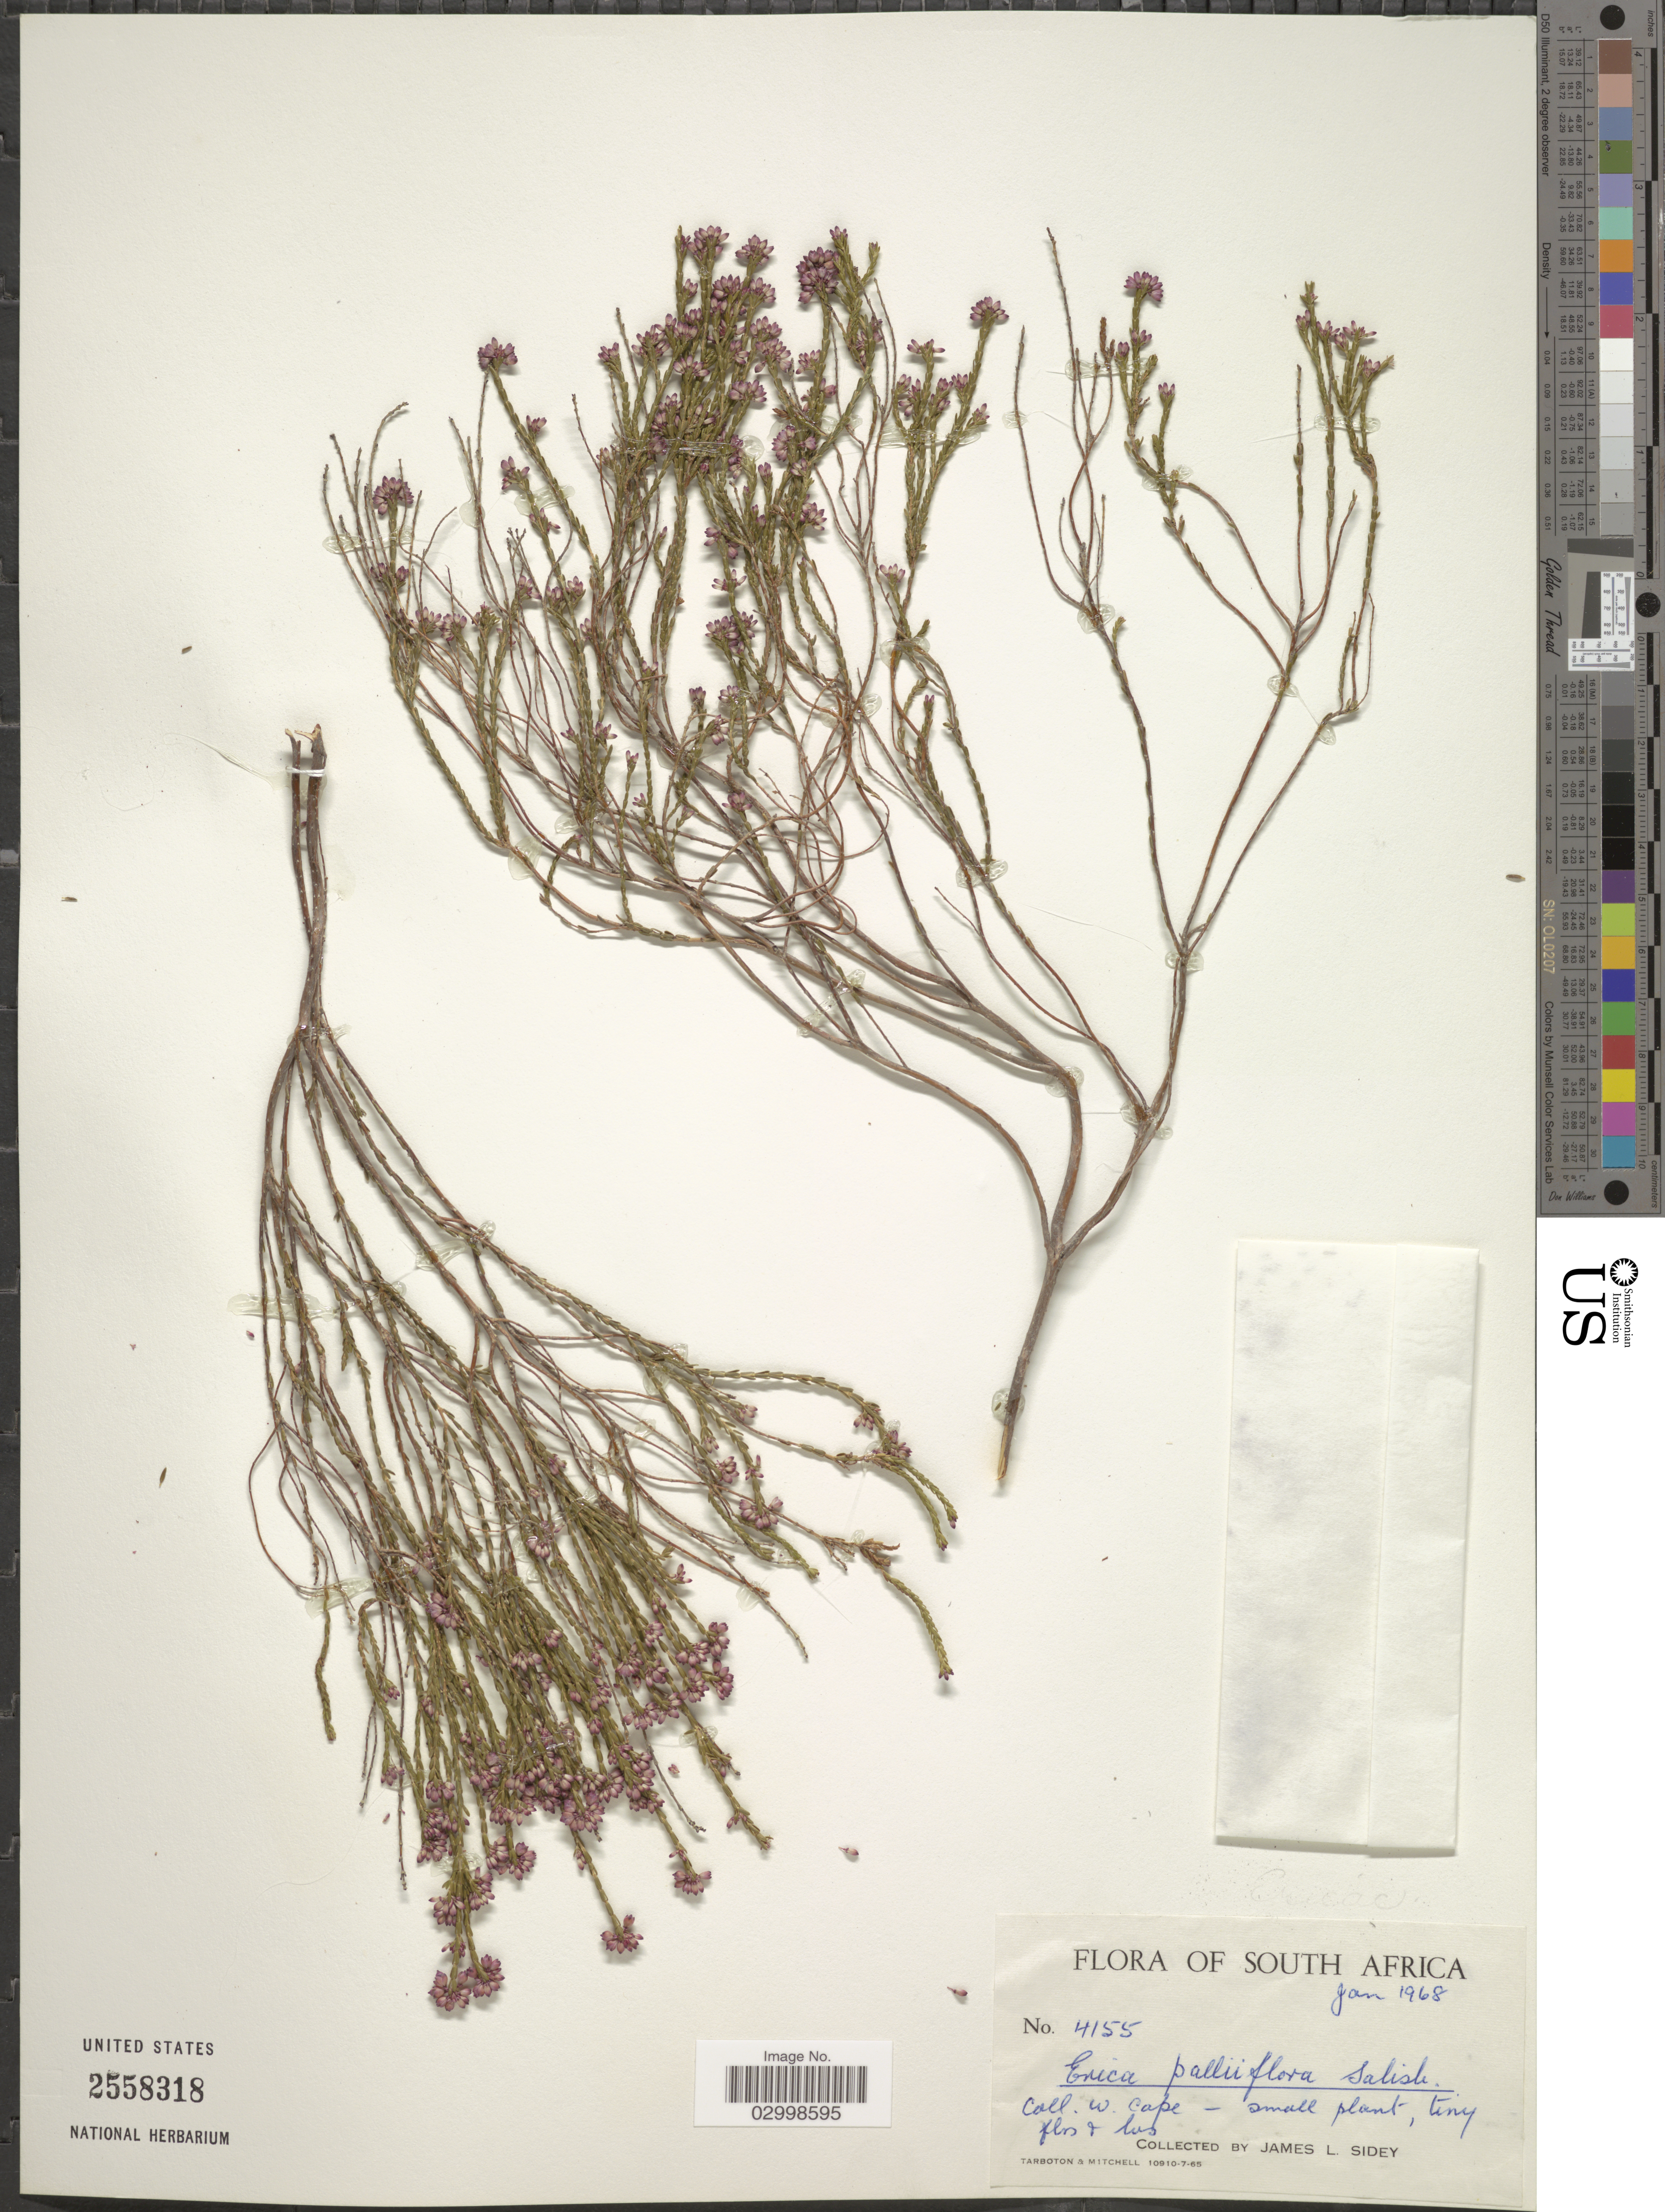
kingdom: Plantae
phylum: Tracheophyta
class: Magnoliopsida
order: Ericales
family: Ericaceae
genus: Erica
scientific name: Erica palliiflora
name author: Salisb.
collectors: J. L. Sidey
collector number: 4155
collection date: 1968-01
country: South Africa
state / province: Western Cape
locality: W. Cape.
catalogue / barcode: US 2558318